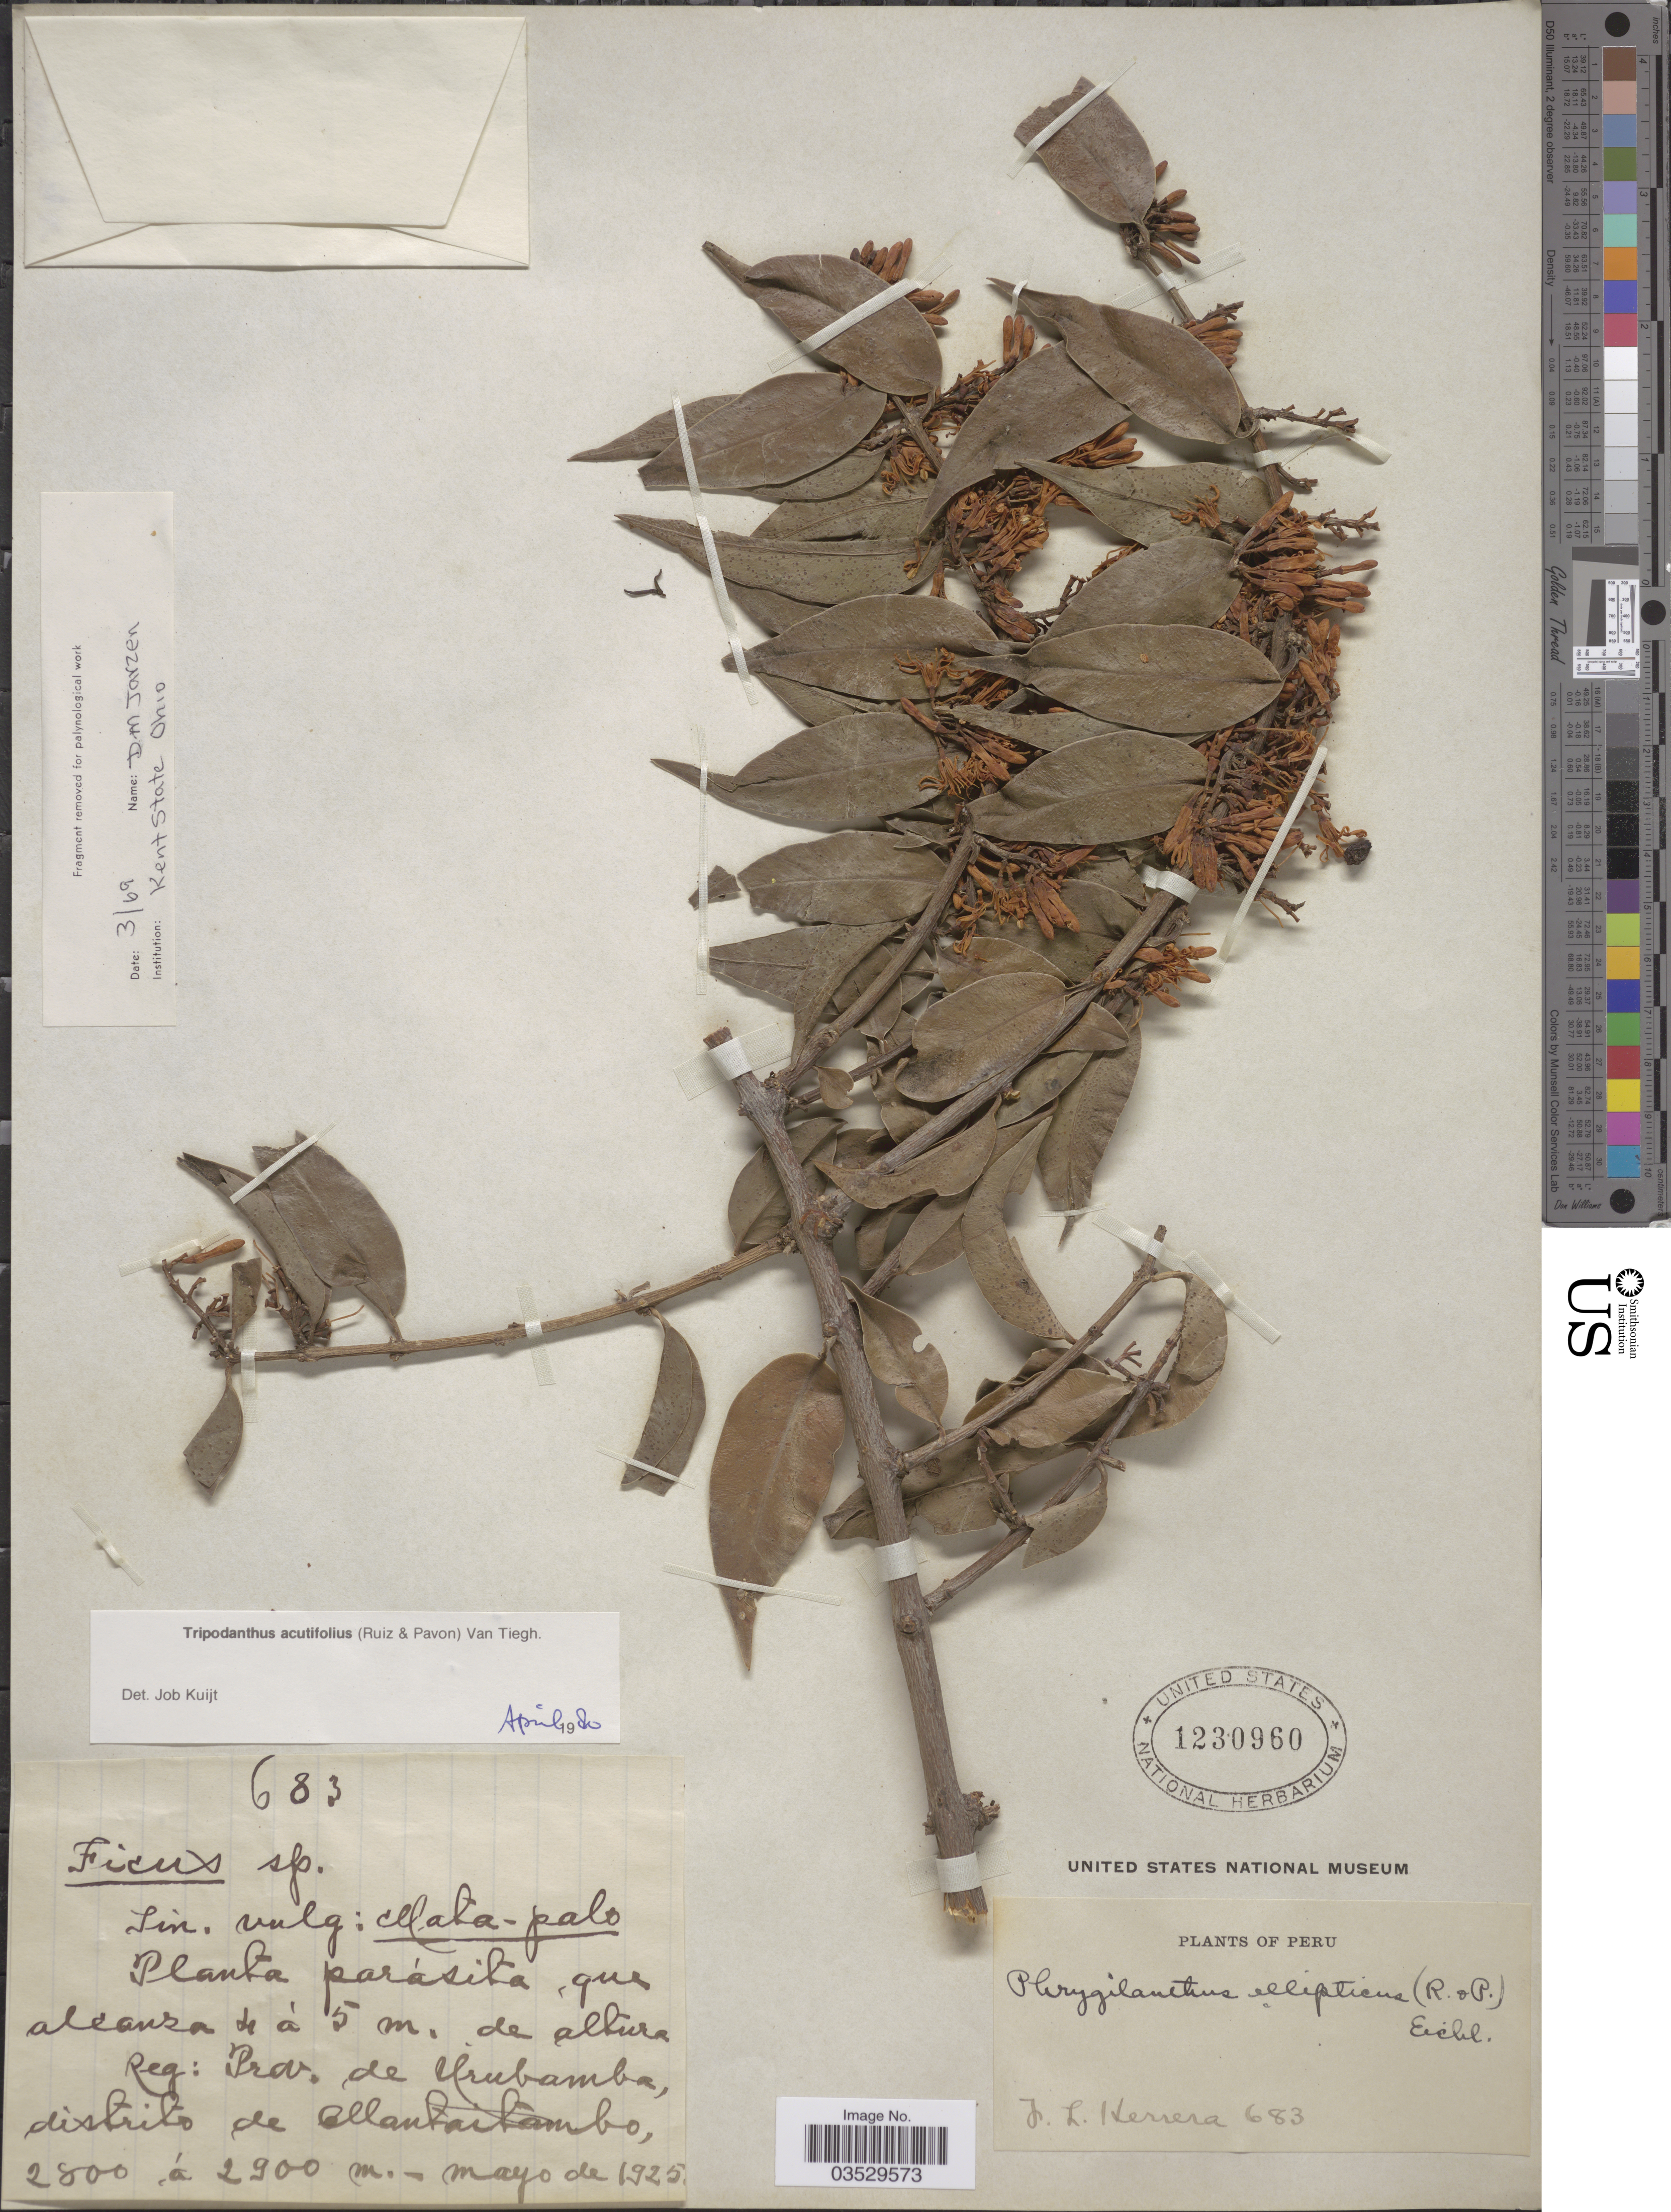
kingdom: Plantae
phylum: Tracheophyta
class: Magnoliopsida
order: Santalales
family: Loranthaceae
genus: Tripodanthus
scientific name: Tripodanthus acutifolius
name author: Tiegh.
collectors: F. L. Herrera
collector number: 683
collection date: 1925-05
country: Peru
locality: Reg: Prov. de Urubamba, distrito de Ollantaitambo.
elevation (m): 2800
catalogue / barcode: US 1230960